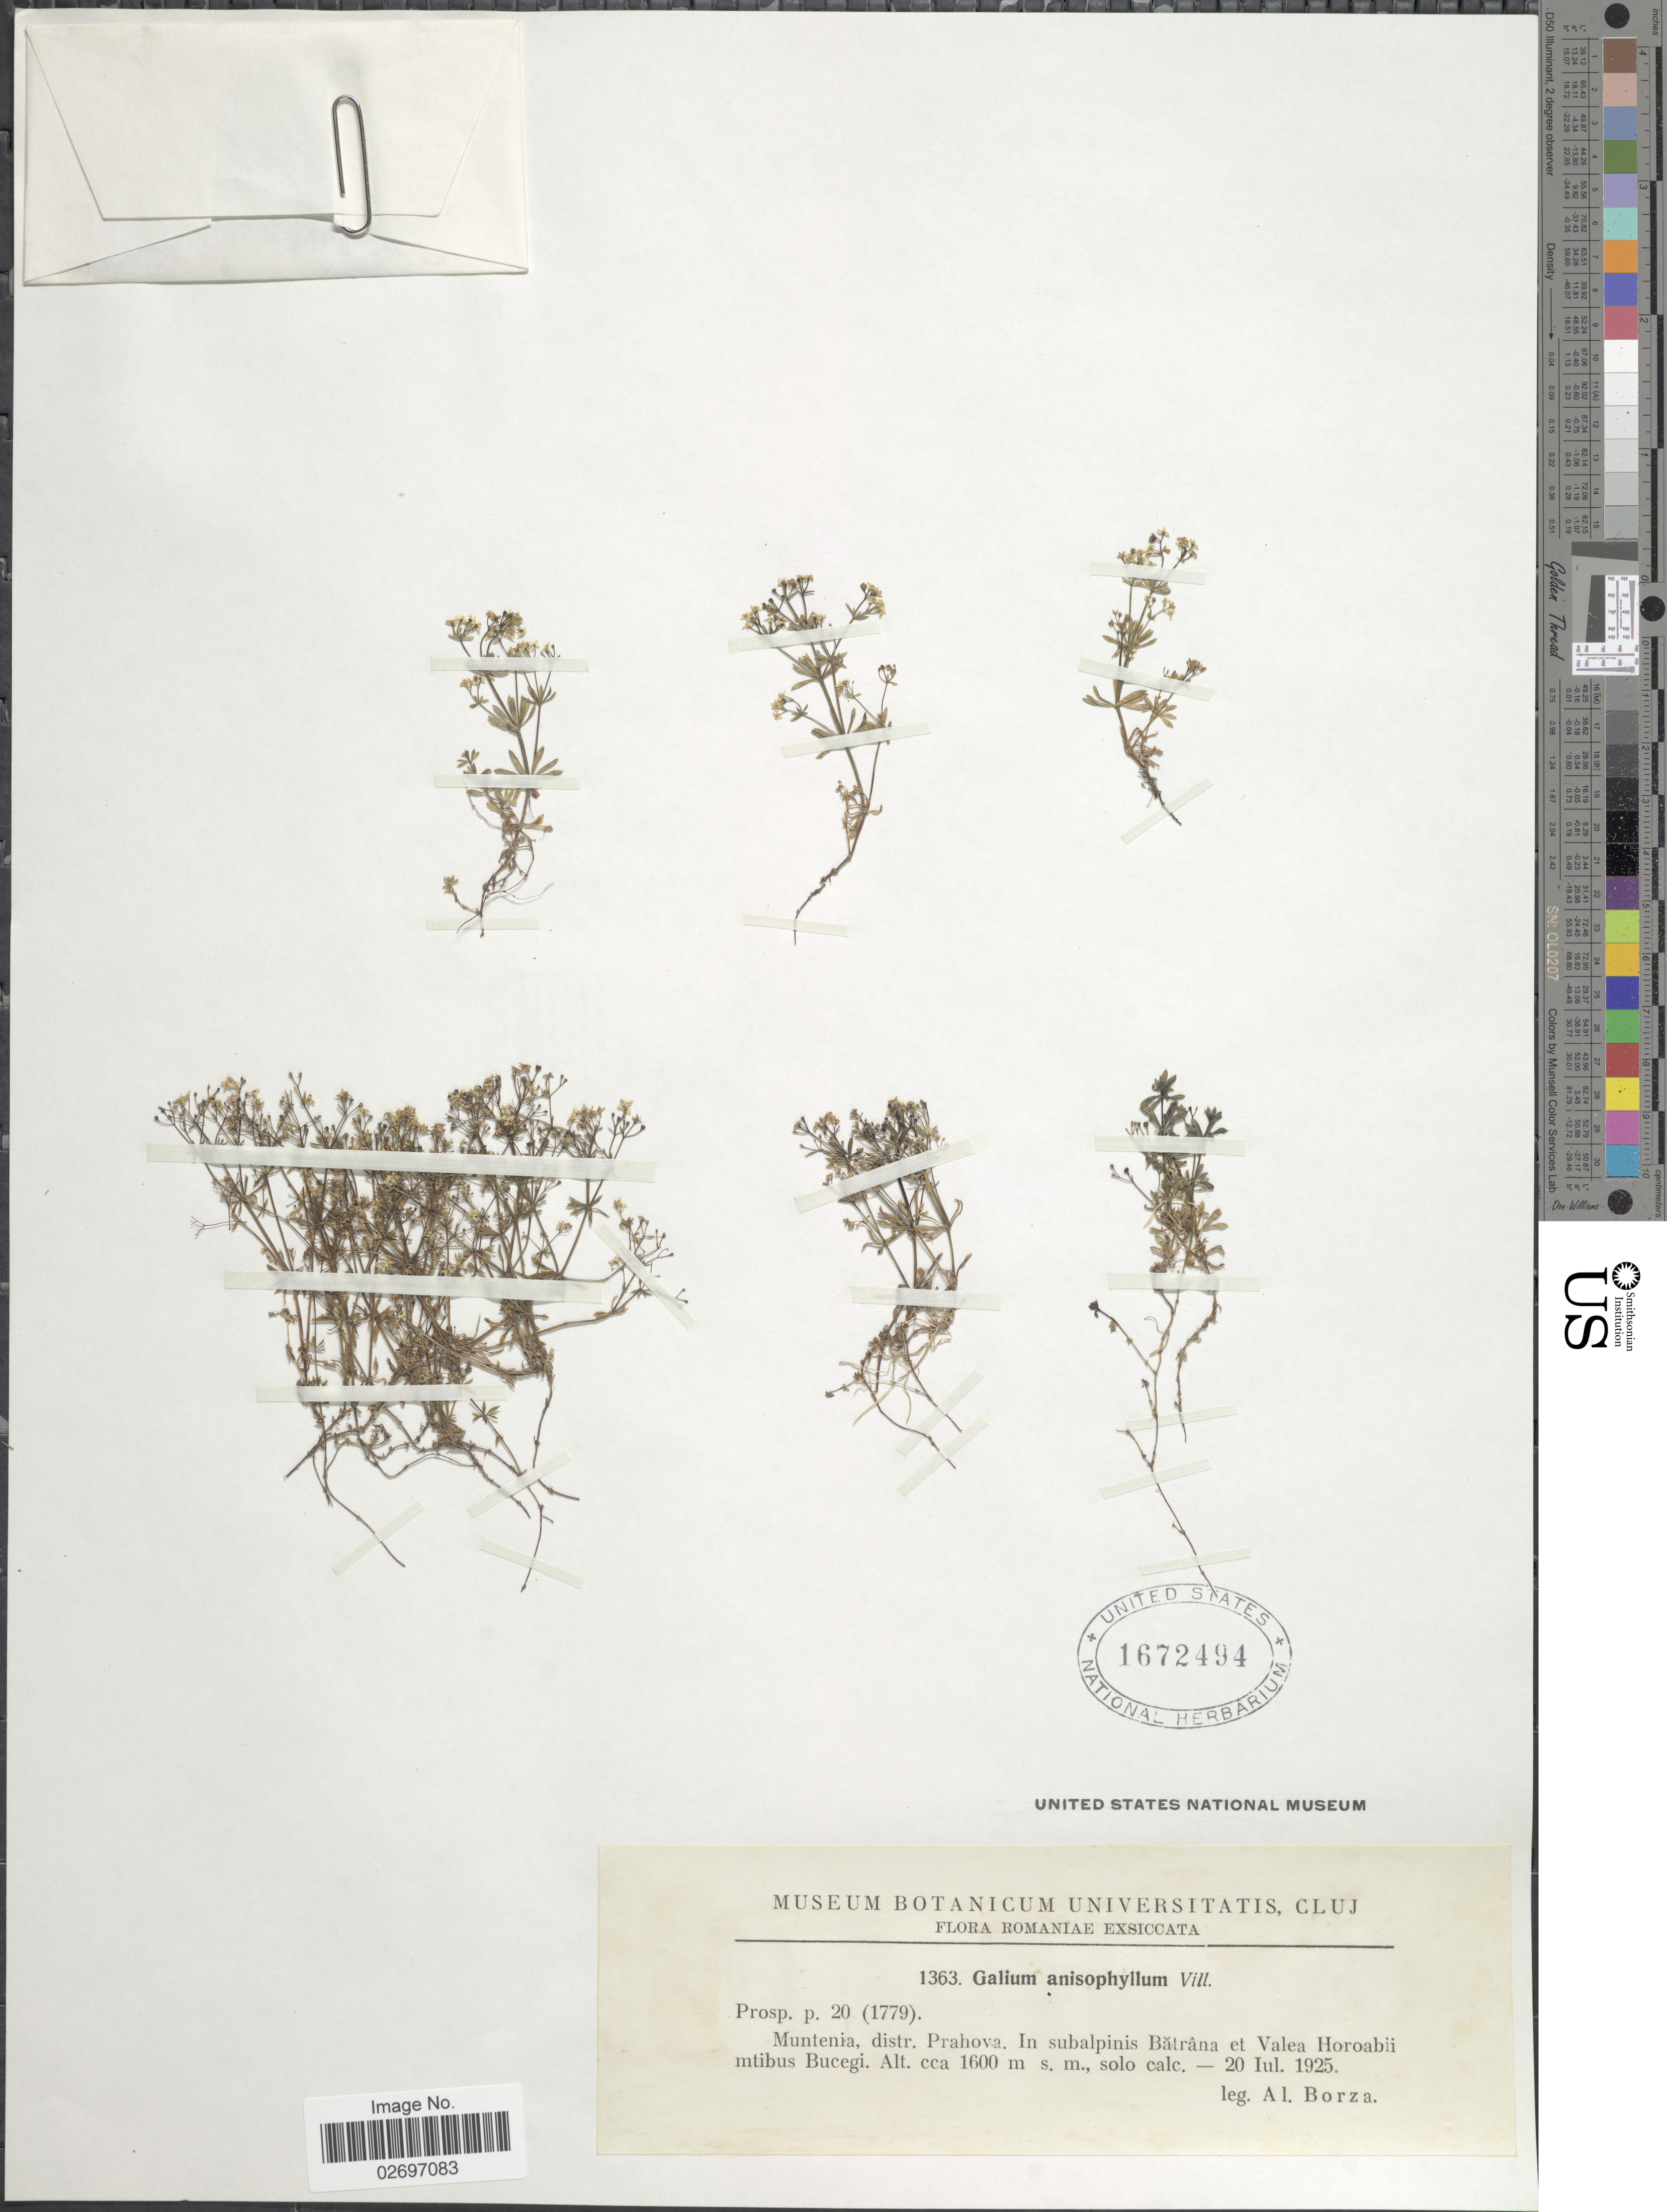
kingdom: Plantae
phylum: Tracheophyta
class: Magnoliopsida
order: Gentianales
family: Rubiaceae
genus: Galium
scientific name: Galium anisophyllum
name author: Vill.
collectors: A. Borza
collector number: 1363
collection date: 1925-07-20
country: Romania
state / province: Prahova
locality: Muntenia, in subalpinis Batrana et Valea Horoabii mtibus Bucegi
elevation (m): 1600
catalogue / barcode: US 1672494